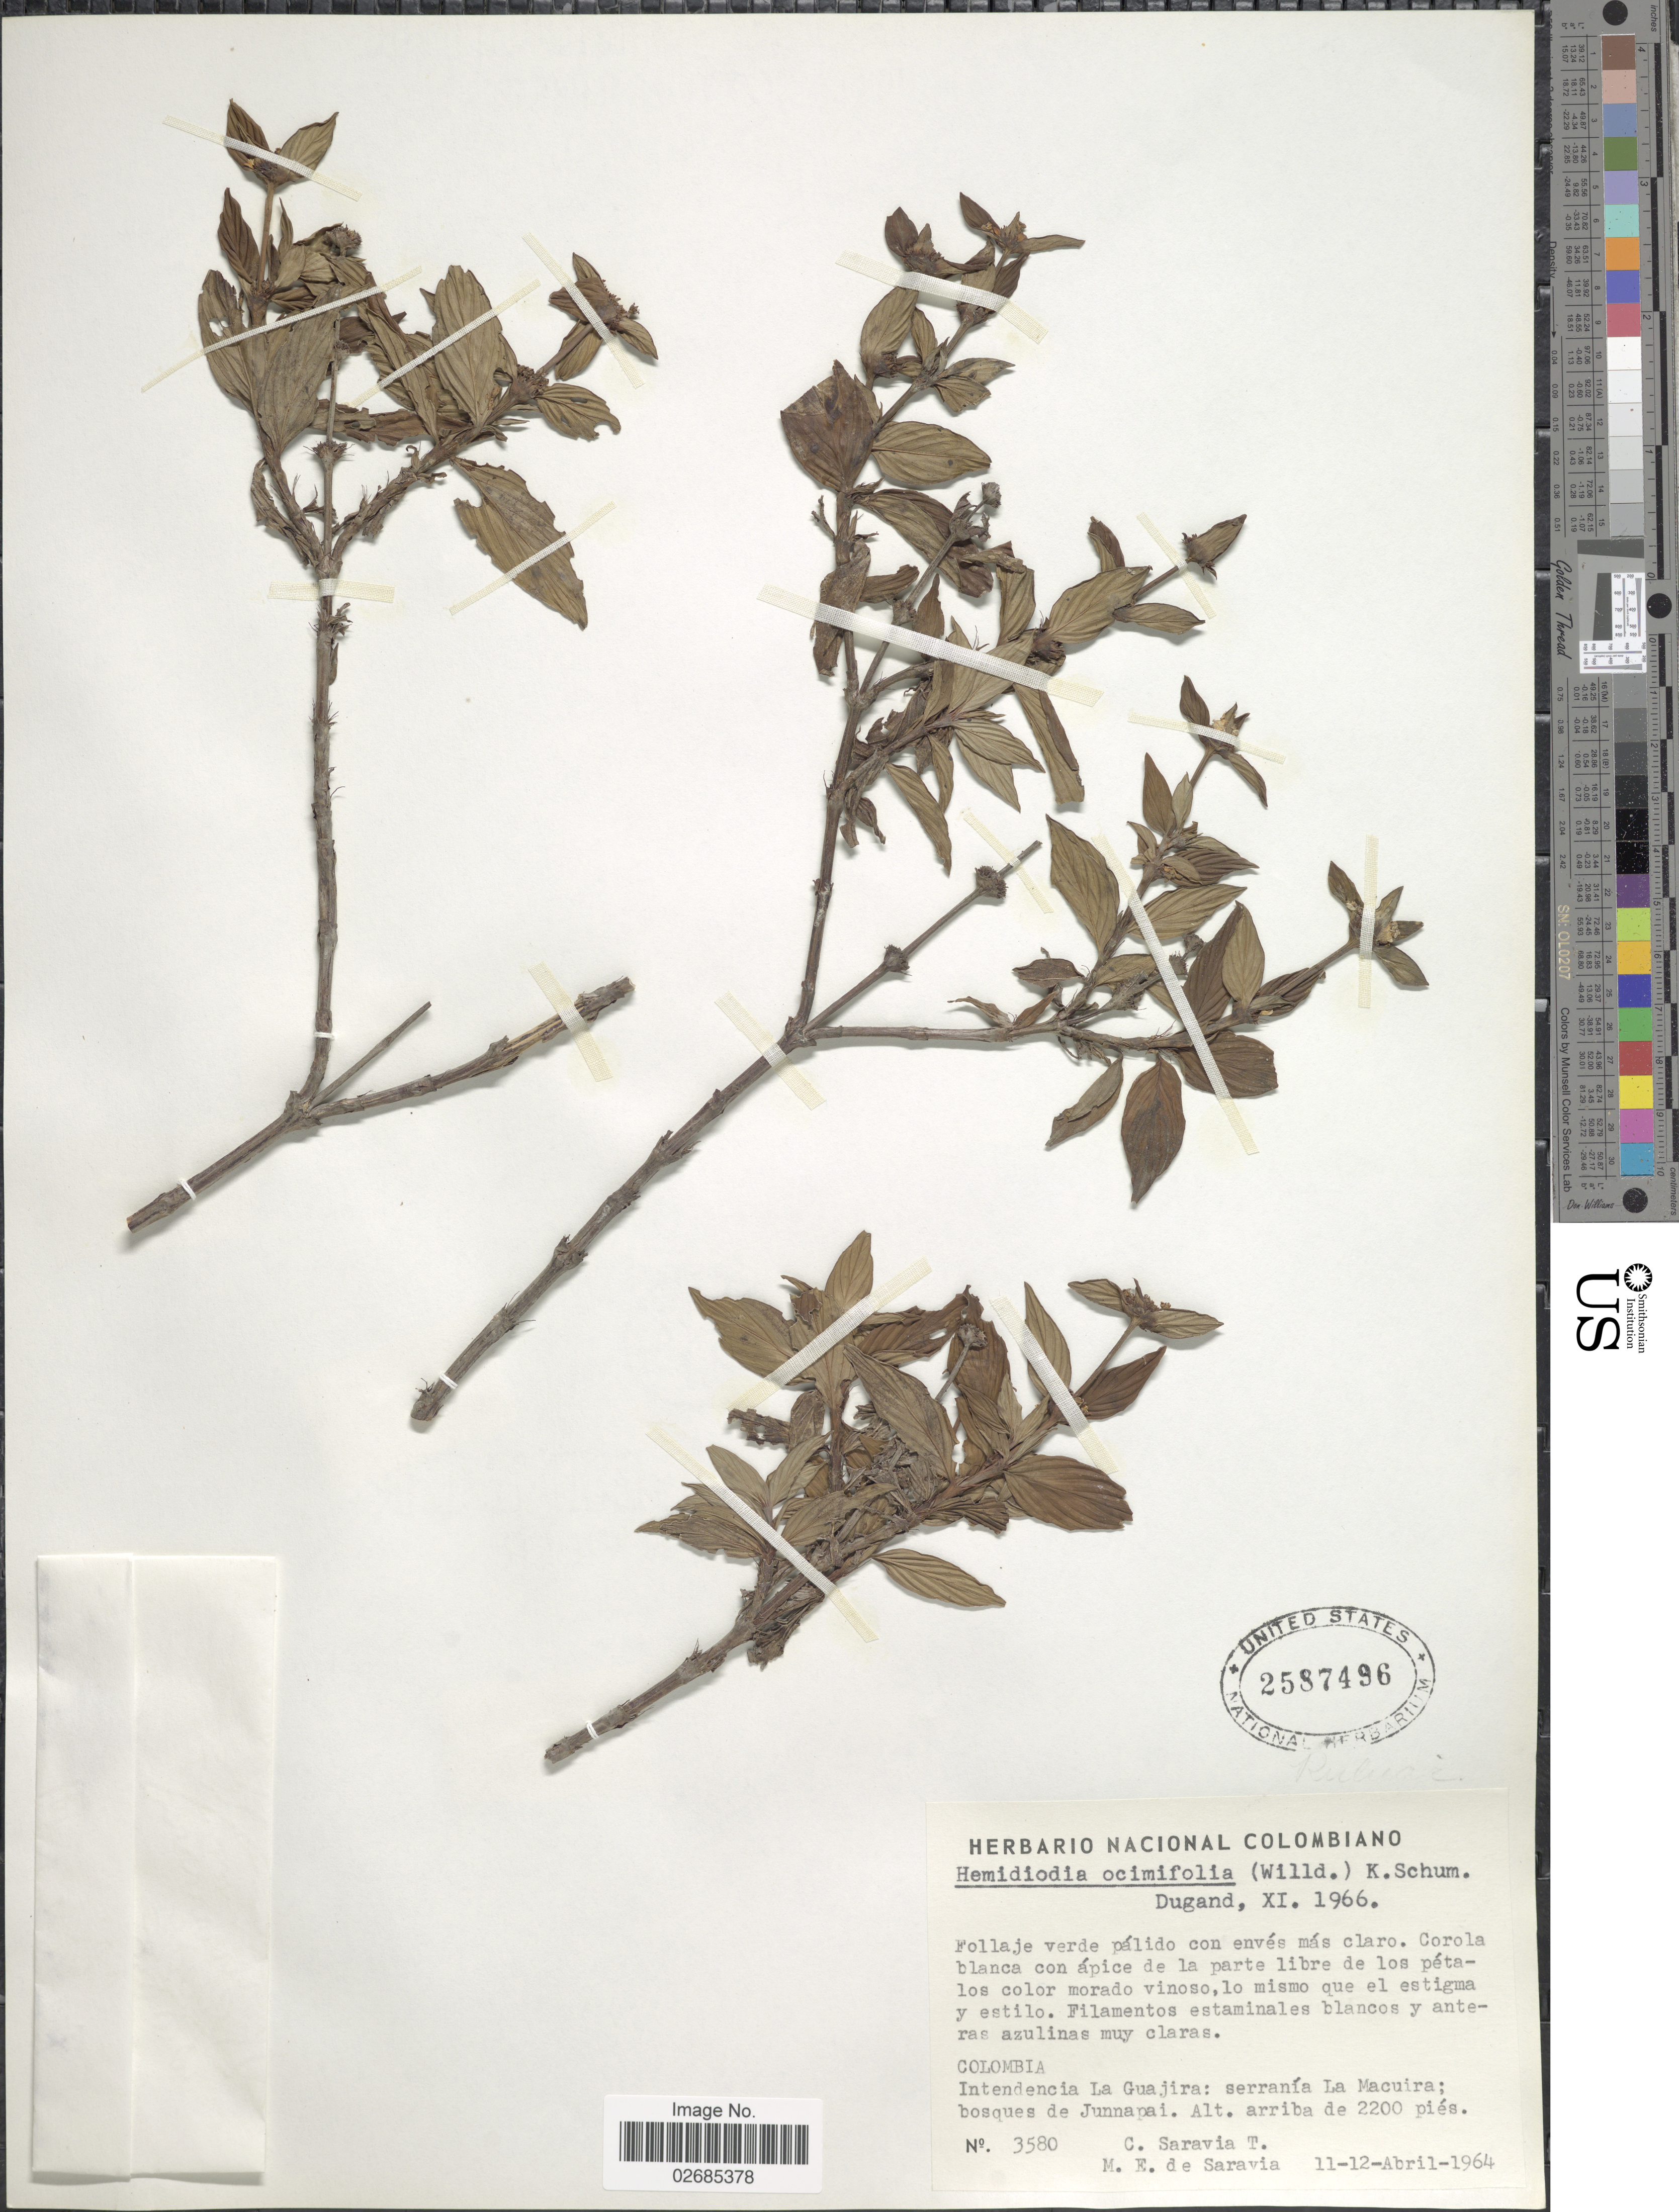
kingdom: Plantae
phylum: Tracheophyta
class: Magnoliopsida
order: Gentianales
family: Rubiaceae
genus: Hemidiodia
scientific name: Hemidiodia ocimifolia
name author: (Willd.) K. Schum.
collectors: C. Saravia T. & M. E. Saravia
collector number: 3580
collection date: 1964-04-11/1964-04-12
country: Colombia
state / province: La Guajira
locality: Serrania La Macuira; bosques de Junnapai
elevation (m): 671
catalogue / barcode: US 2587496